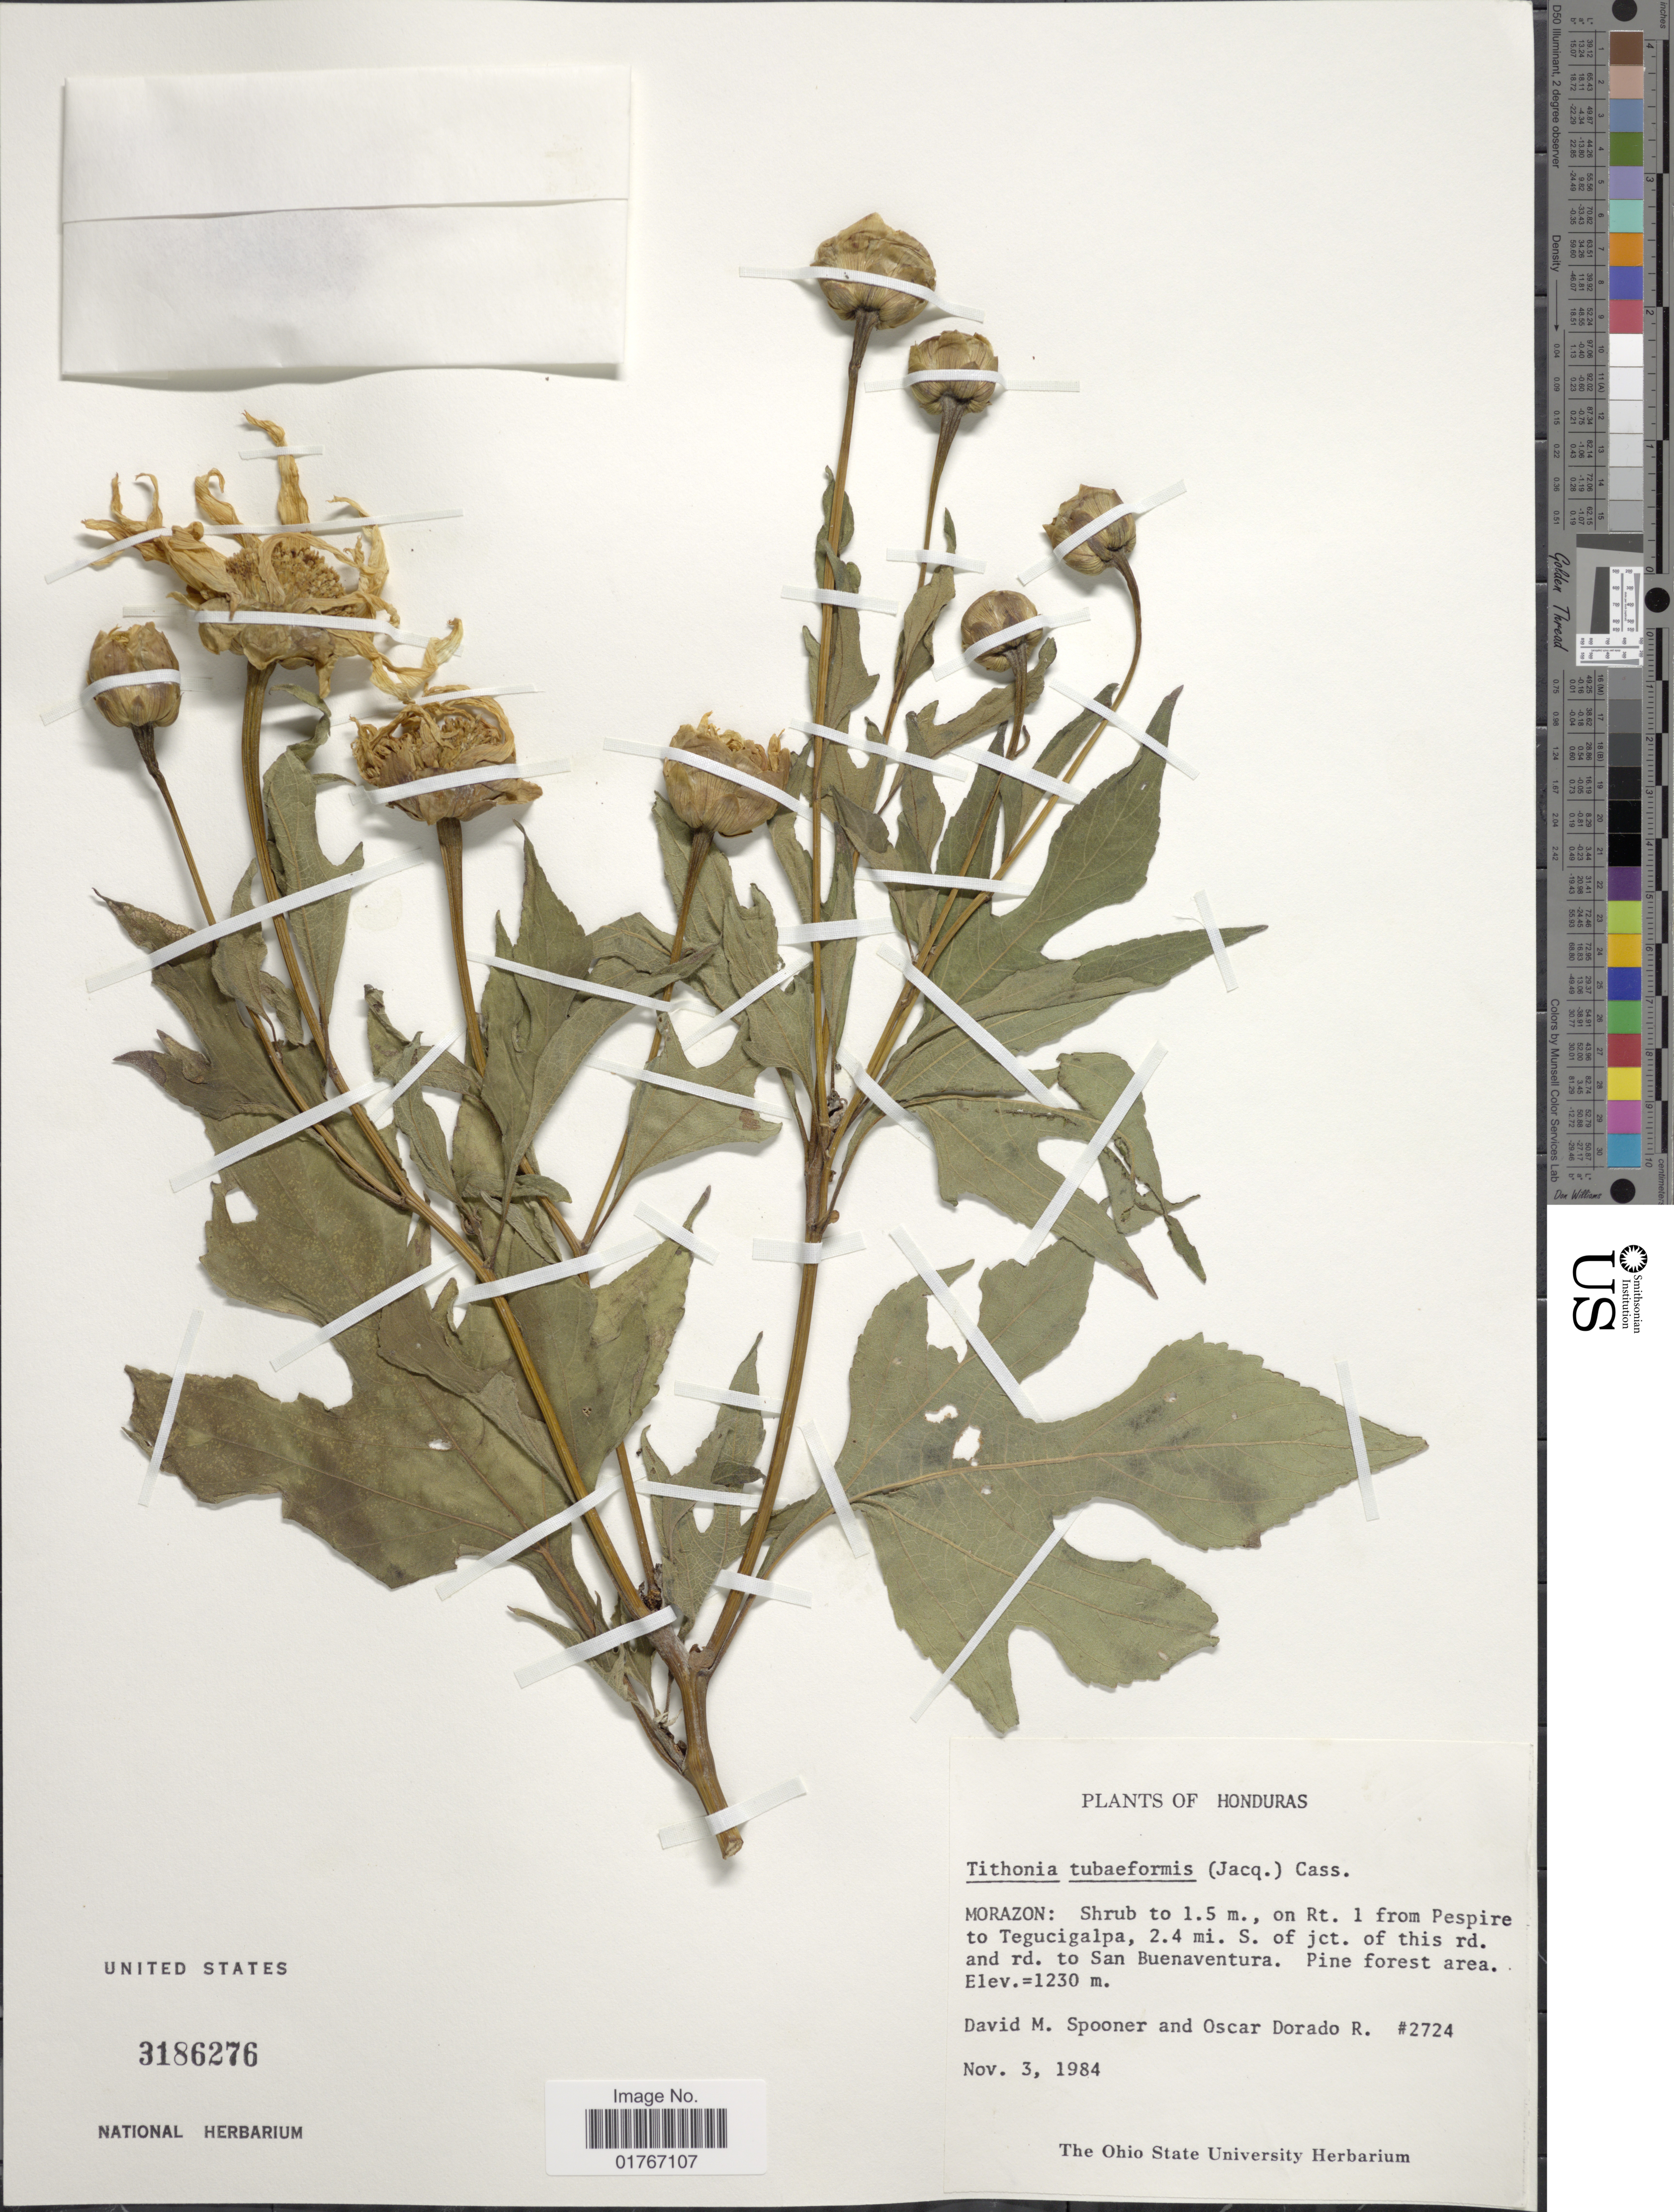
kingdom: Plantae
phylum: Tracheophyta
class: Magnoliopsida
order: Asterales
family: Asteraceae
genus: Tithonia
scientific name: Tithonia tubaeformis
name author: (Jacq.) Cass.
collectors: D. Spooner & O. R. Dorado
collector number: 2724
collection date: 1984-11-03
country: Honduras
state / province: Fco. Morazán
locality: Morazon: on Rt. 1 from Pespire to Tegucigalpa, 2.4 mi S. of jct of this rd and rd to San Buenaventura. Pine forest area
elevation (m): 1230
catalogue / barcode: US 3186276